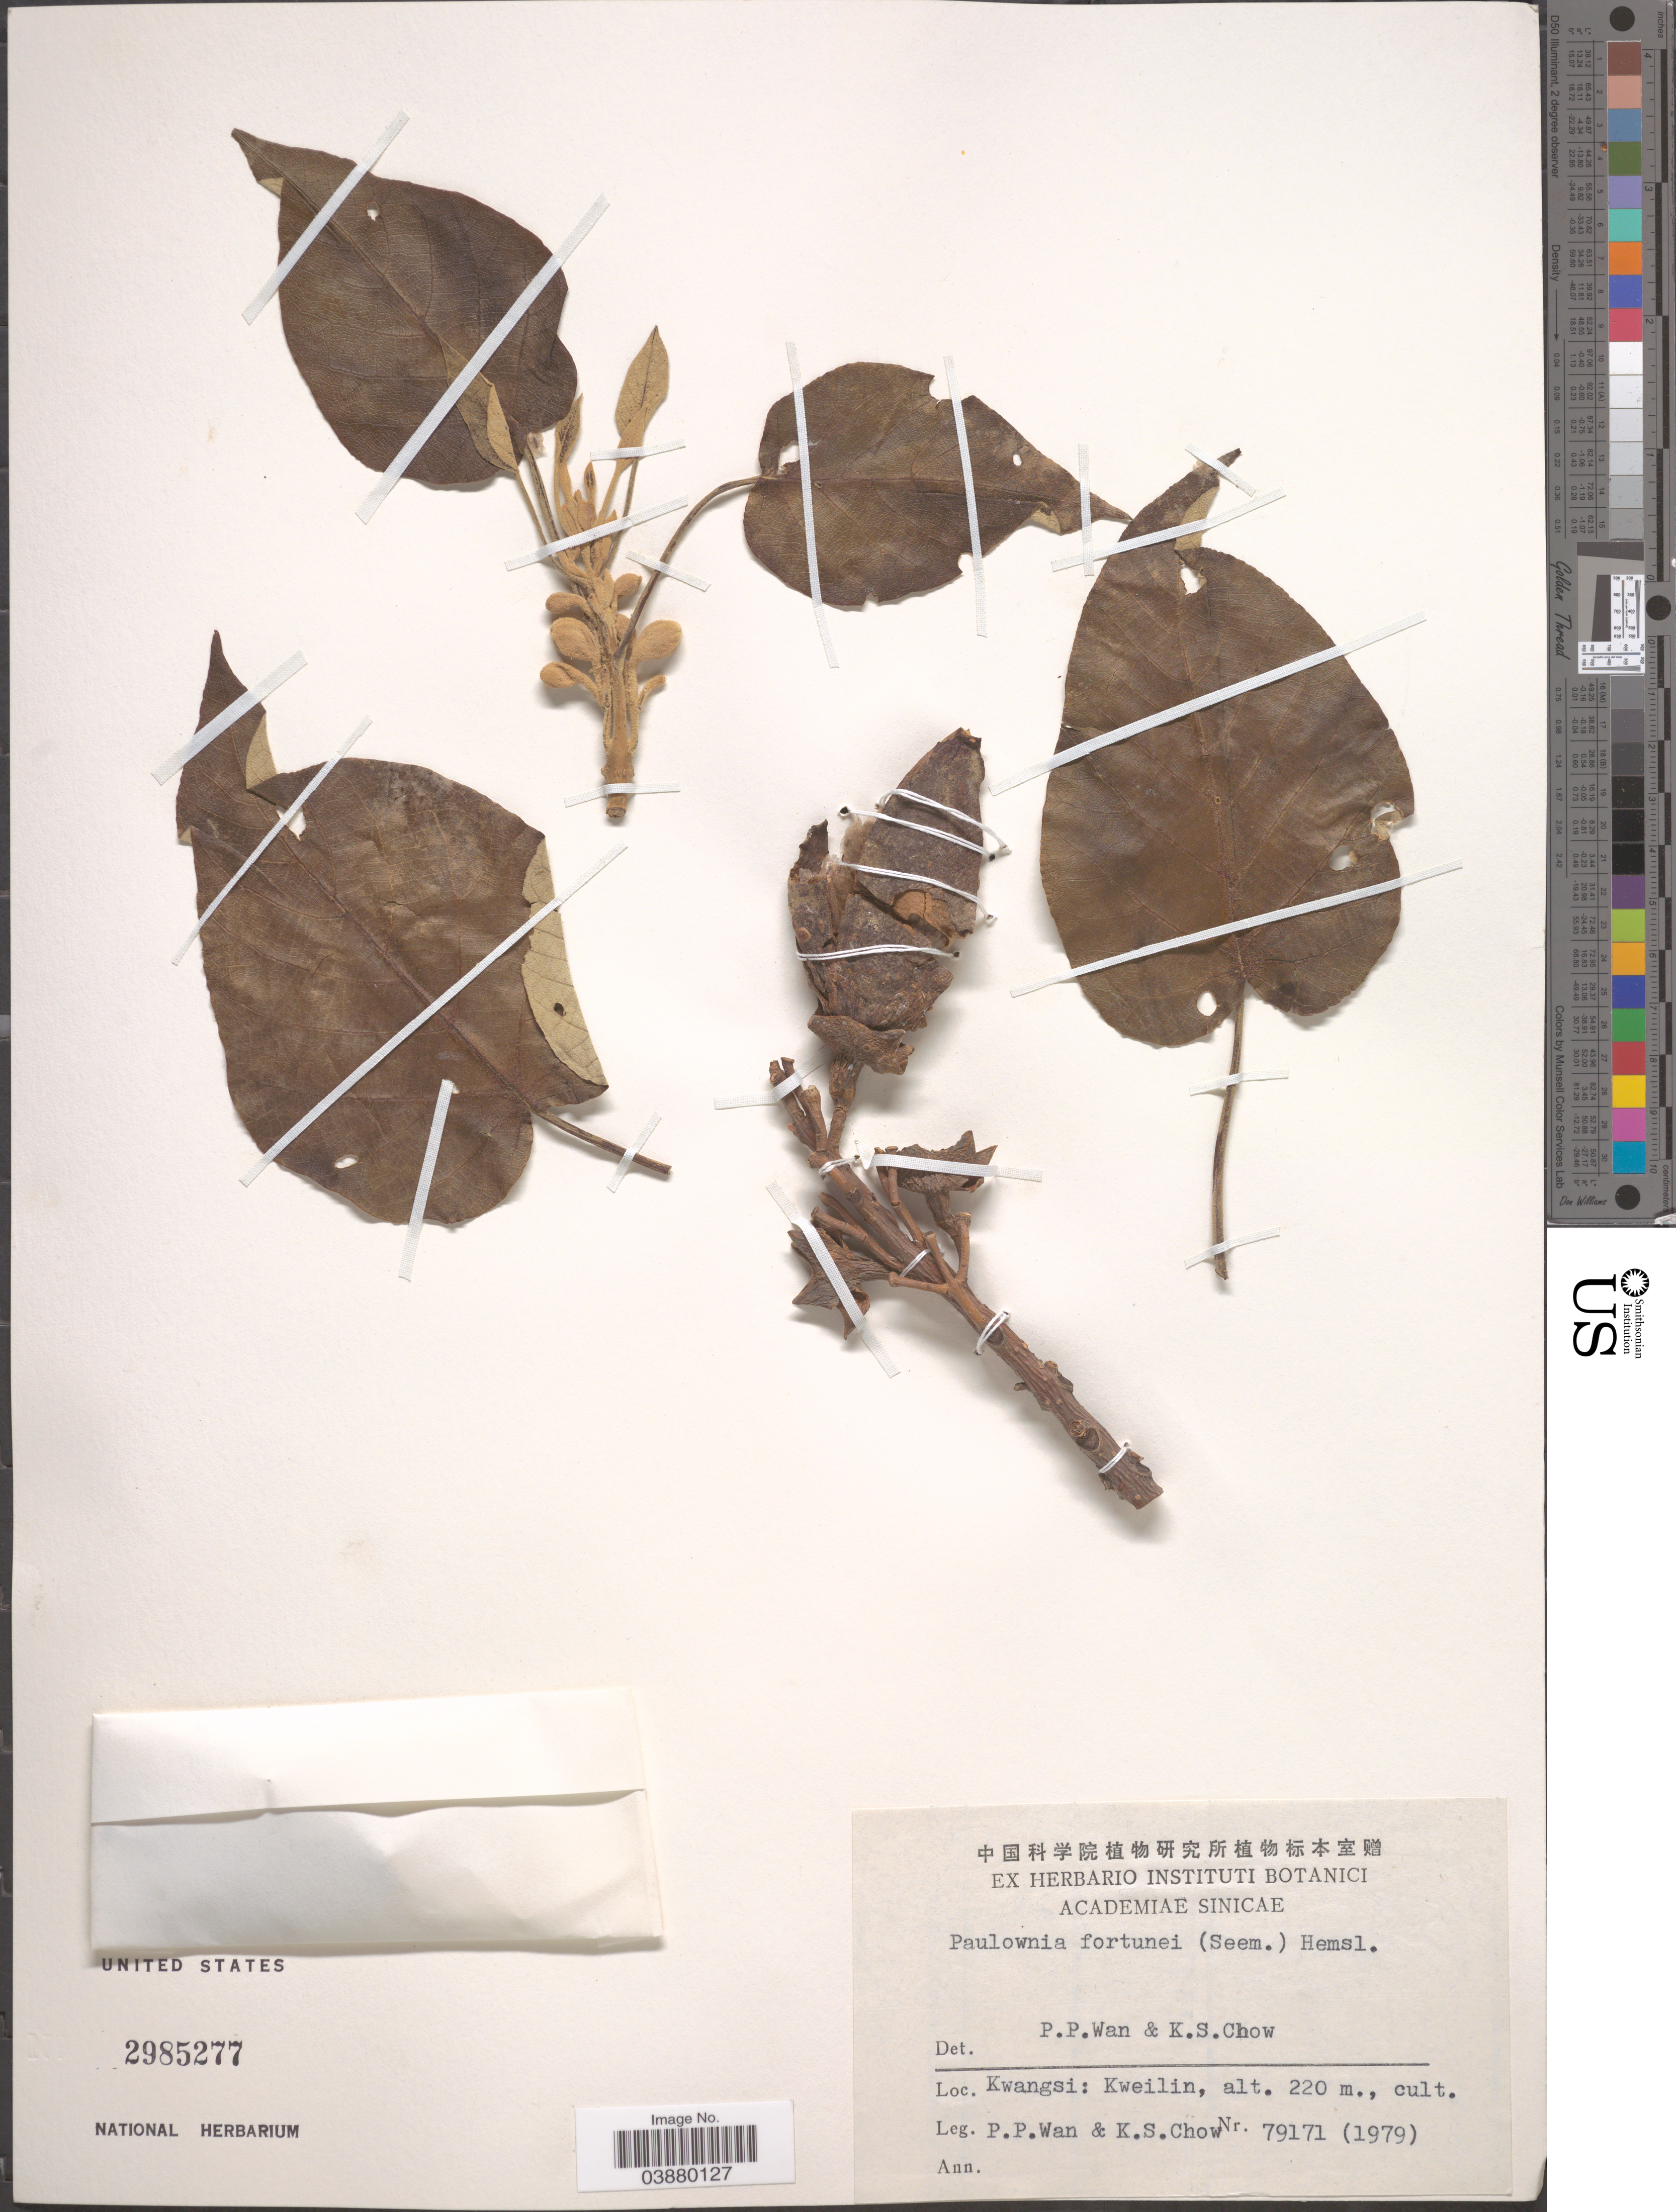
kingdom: Plantae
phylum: Tracheophyta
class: Magnoliopsida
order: Lamiales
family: Paulowniaceae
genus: Paulownia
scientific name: Paulownia fortunei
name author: (Seem.) Hemsl.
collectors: P. Wan & K. S. Chow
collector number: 79171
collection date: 1979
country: China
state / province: Guangxi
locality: Kwangsi: Kweilin.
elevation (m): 220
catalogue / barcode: US 2985277